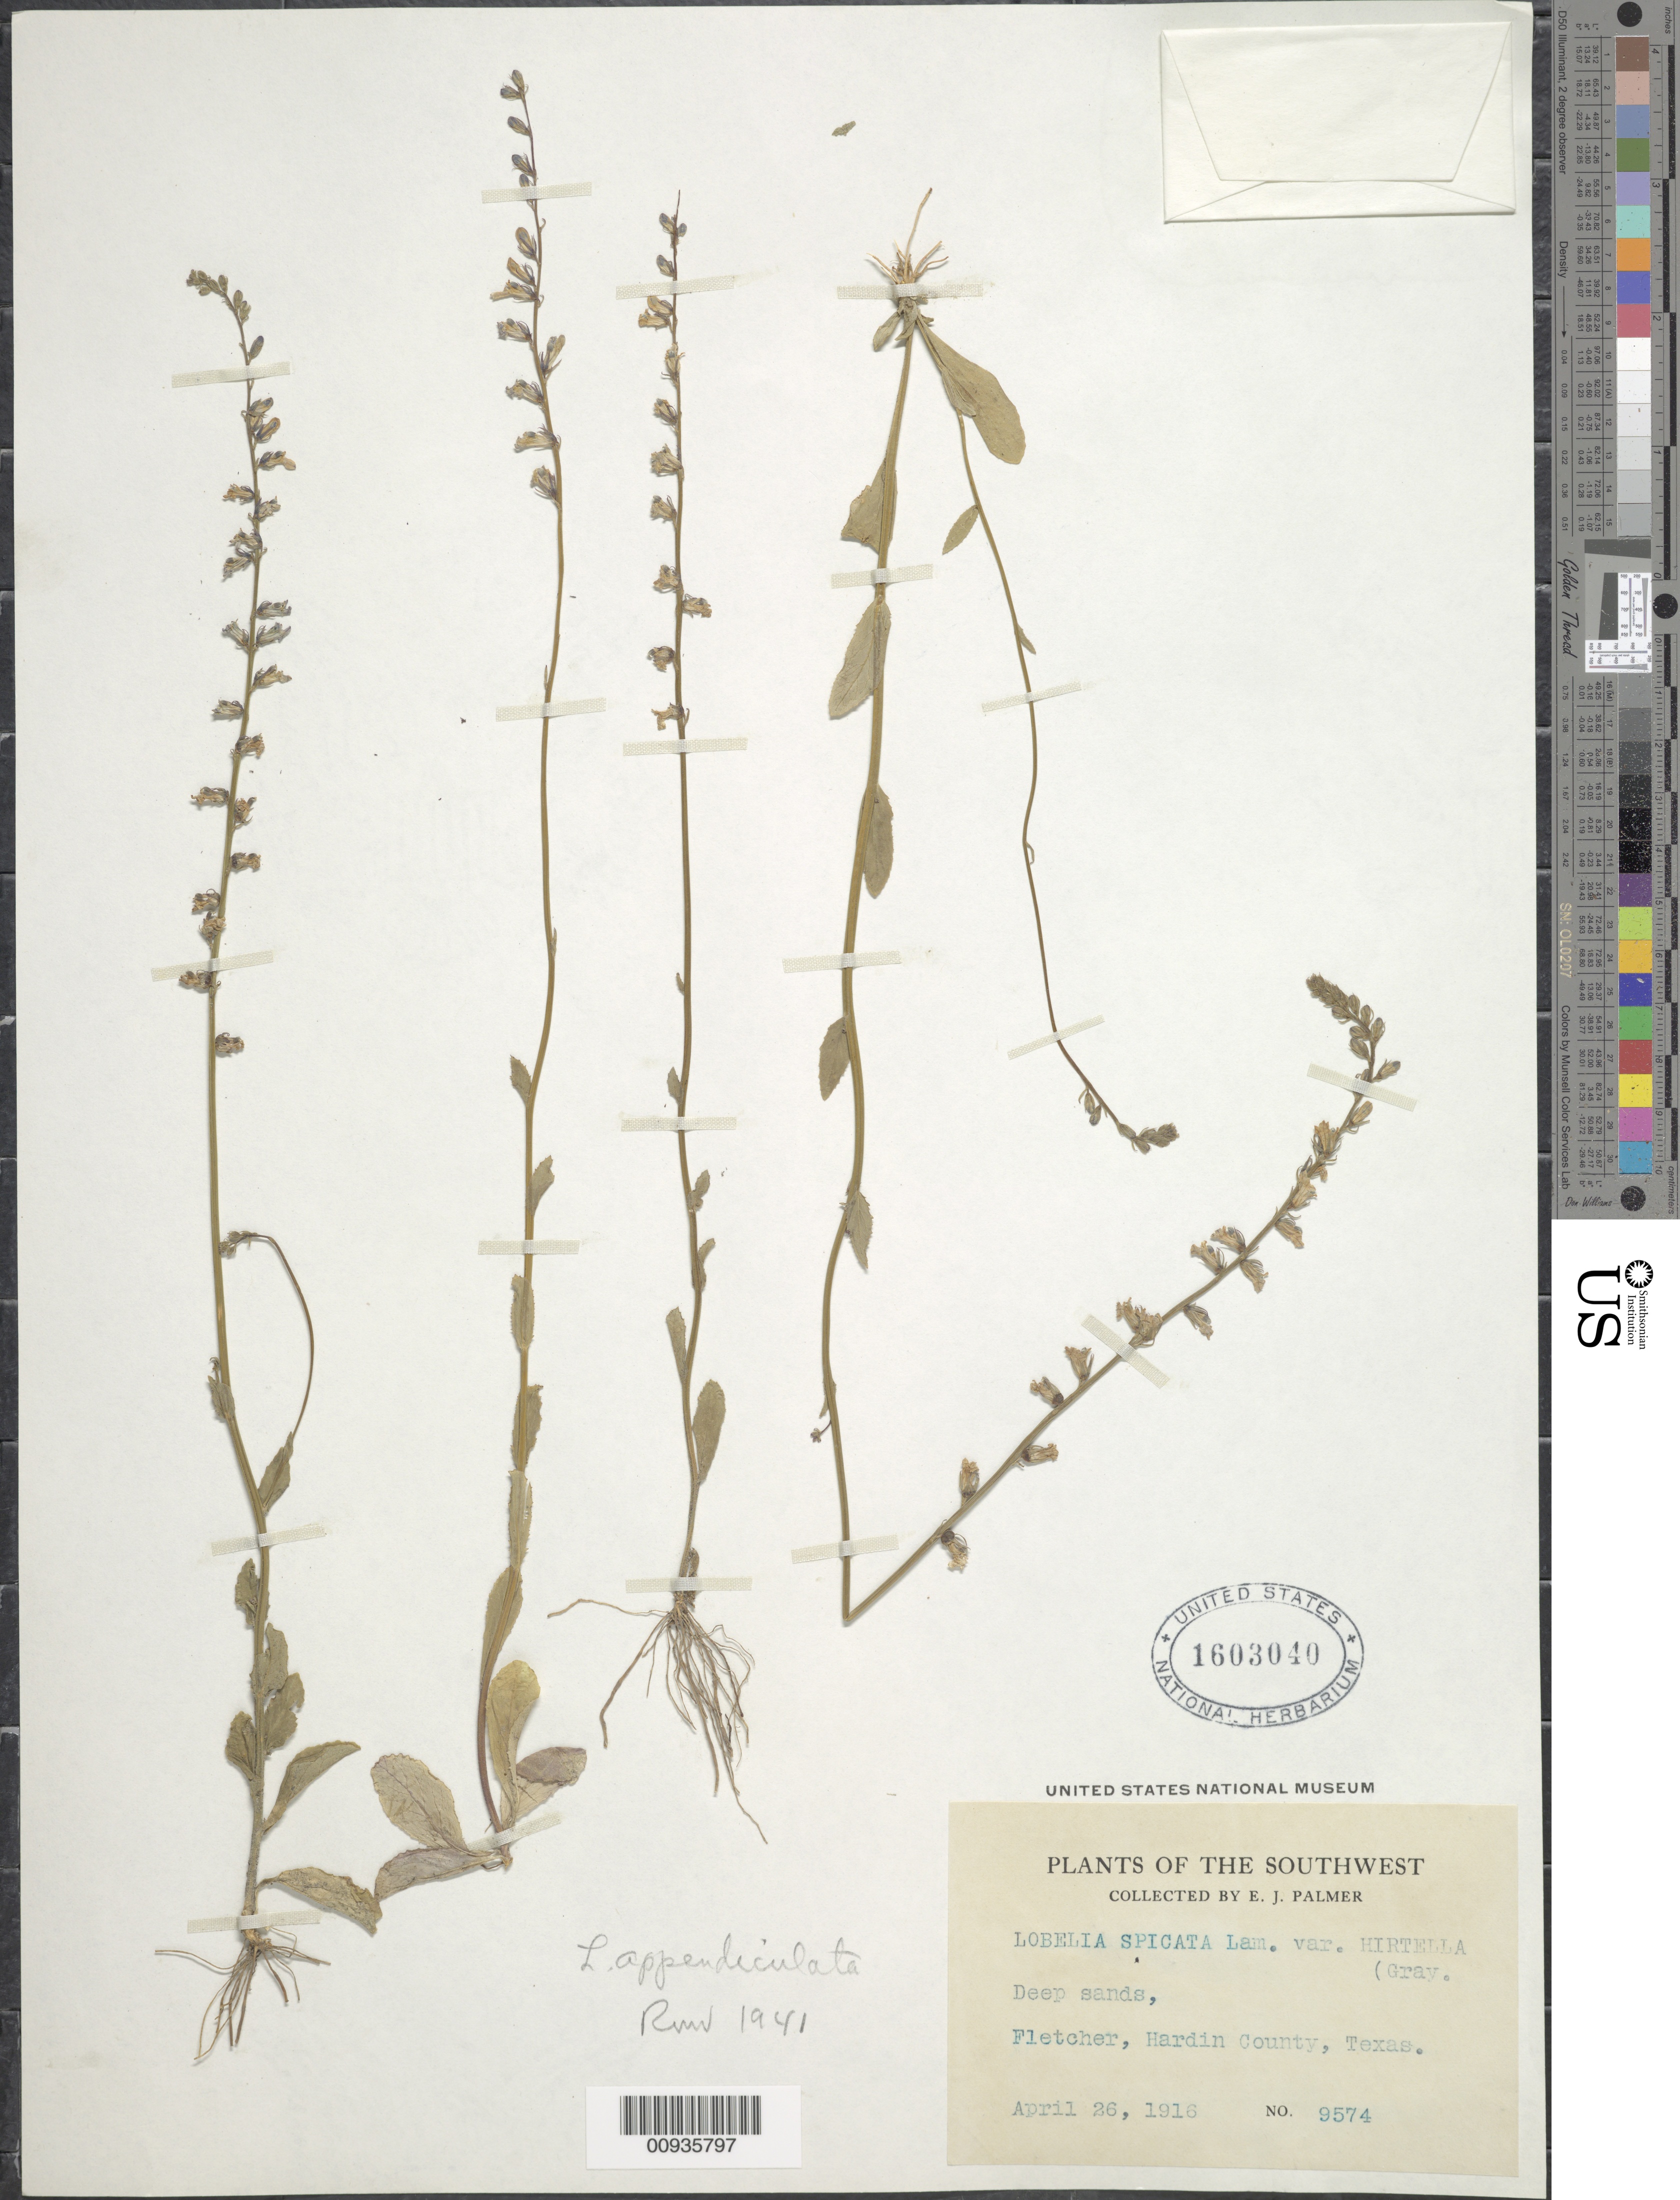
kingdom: Plantae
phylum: Tracheophyta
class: Magnoliopsida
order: Asterales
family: Campanulaceae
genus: Lobelia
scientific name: Lobelia appendiculata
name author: A. DC.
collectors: E. J. Palmer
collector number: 9574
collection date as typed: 26 Apr 1916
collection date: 1916-04-26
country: United States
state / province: Texas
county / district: Hardin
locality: Fletcher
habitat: Deep sands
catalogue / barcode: US 1603040